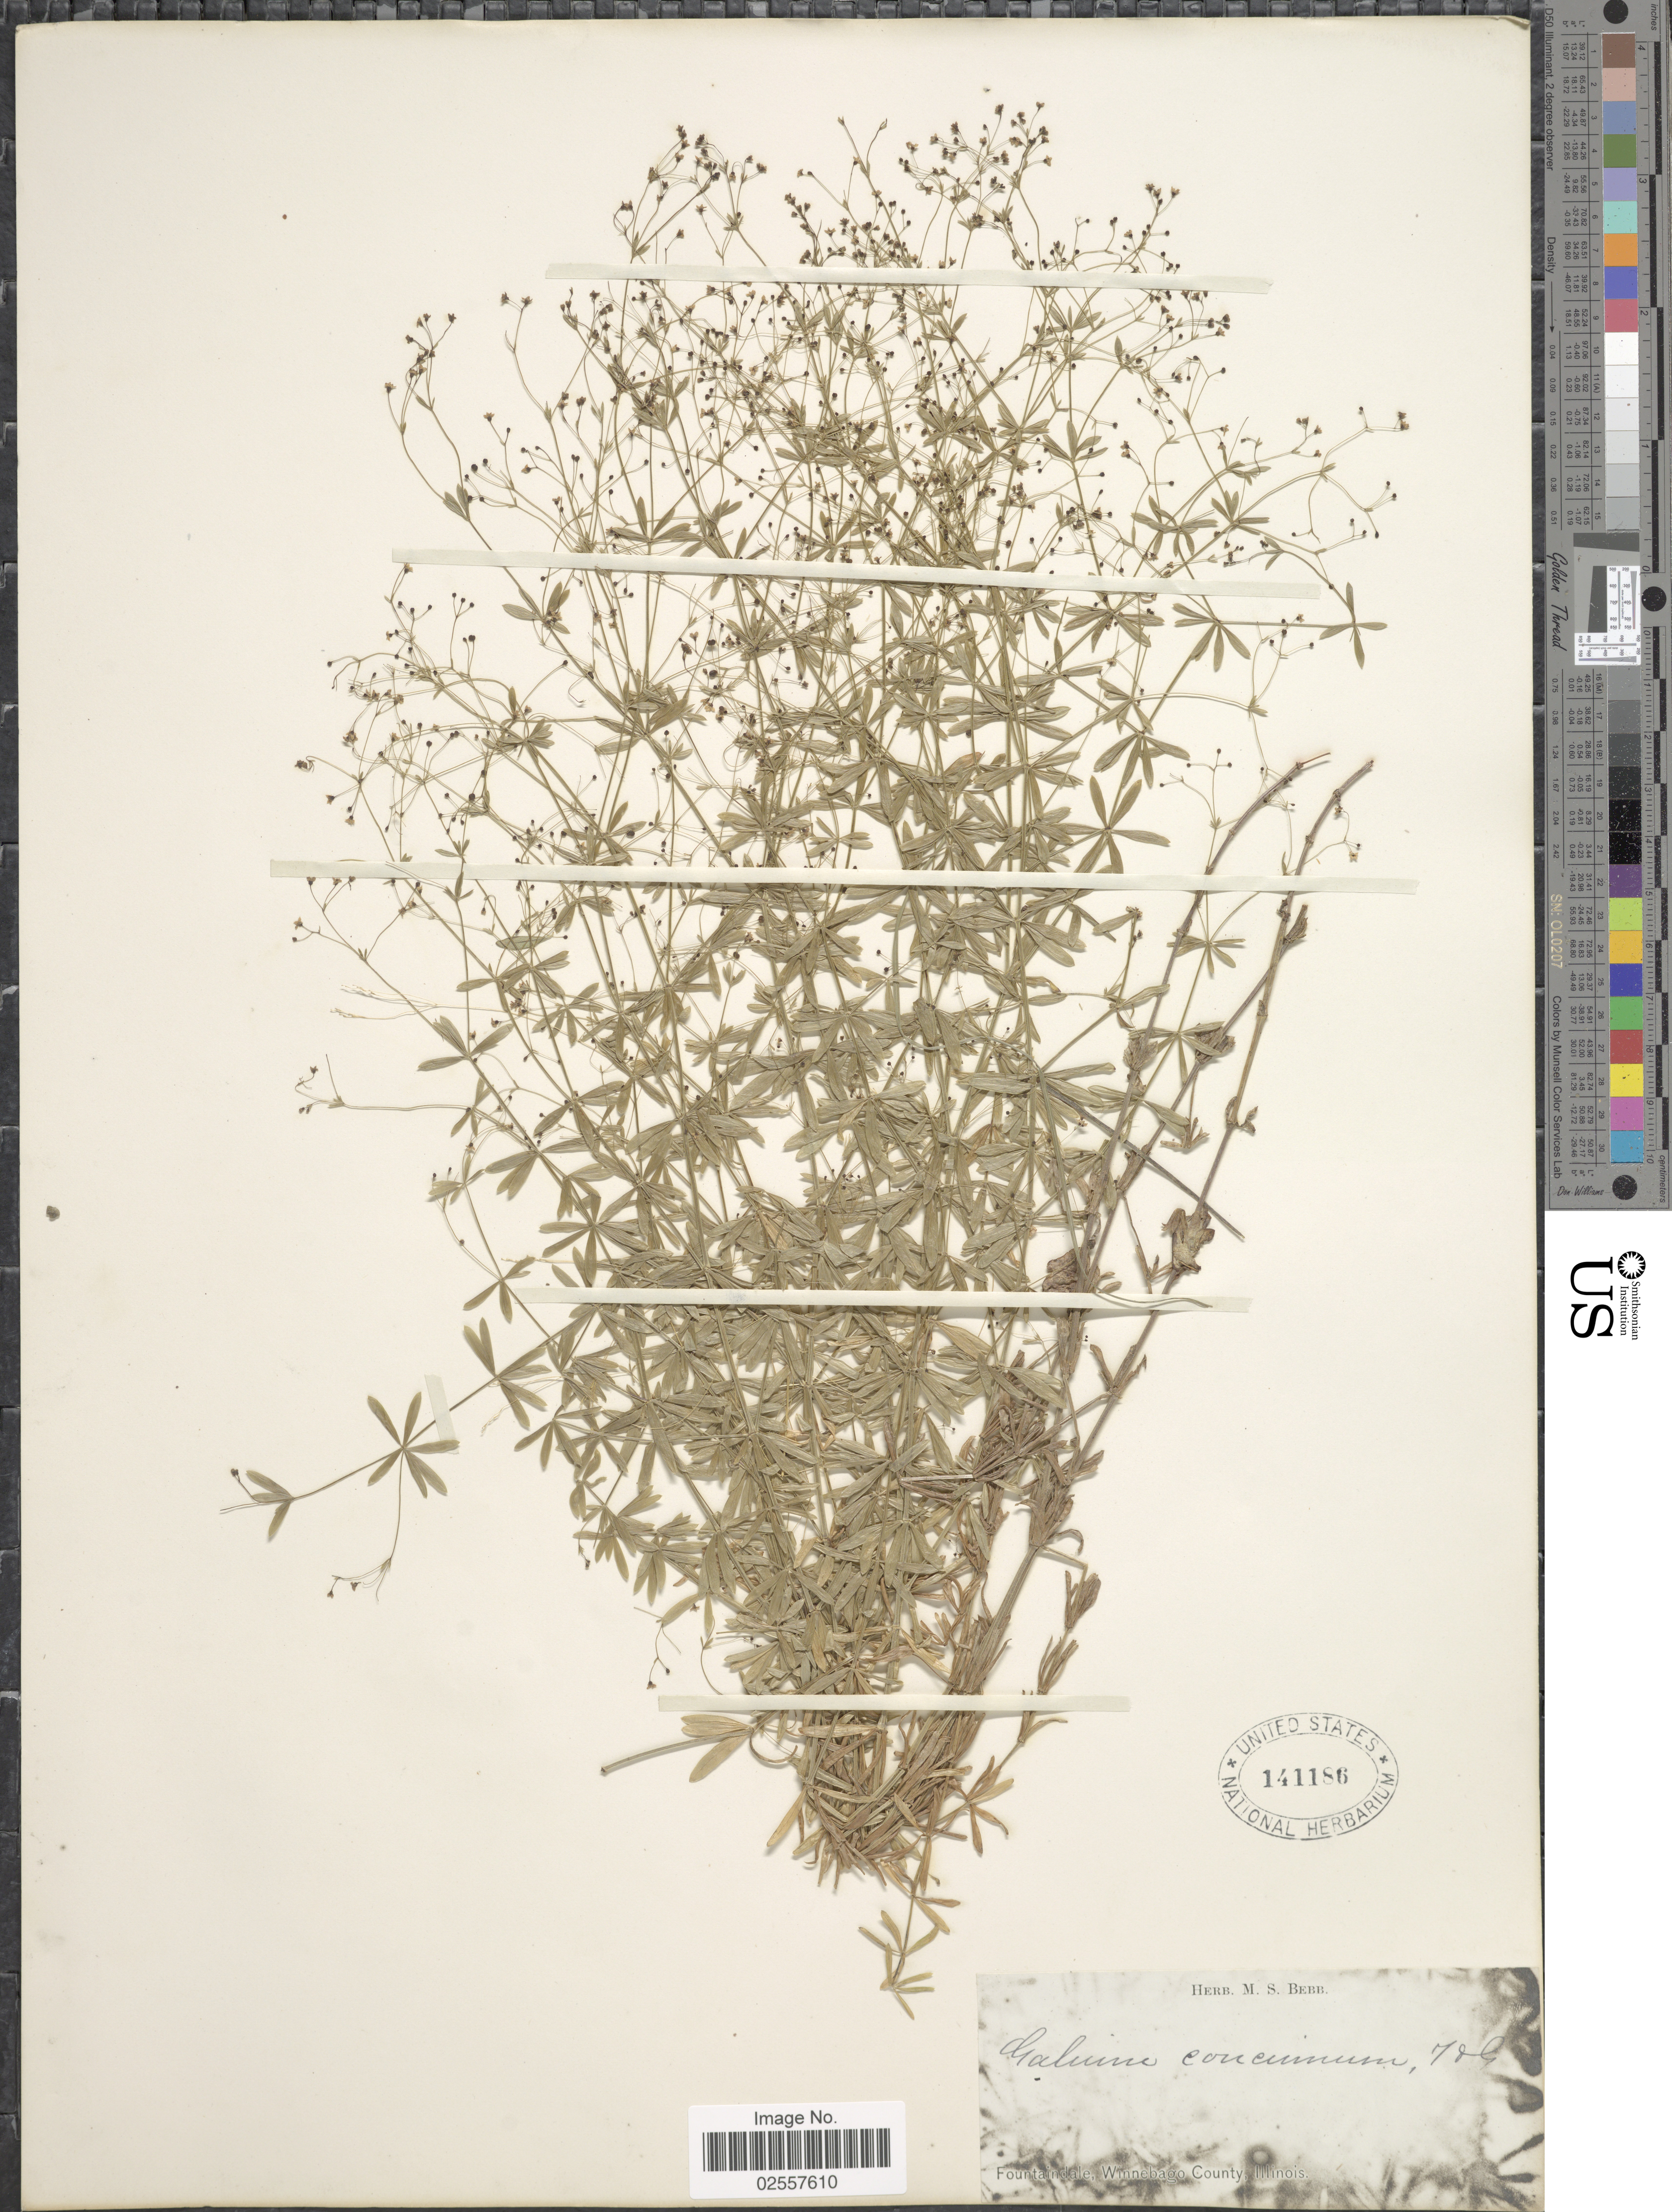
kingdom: Plantae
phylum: Tracheophyta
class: Magnoliopsida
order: Gentianales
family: Rubiaceae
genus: Galium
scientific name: Galium concinnum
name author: Torr. & A. Gray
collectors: ex Herb. M. S. Bebb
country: United States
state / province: Illinois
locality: Fountaindale, Winnebago County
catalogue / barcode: US 141186